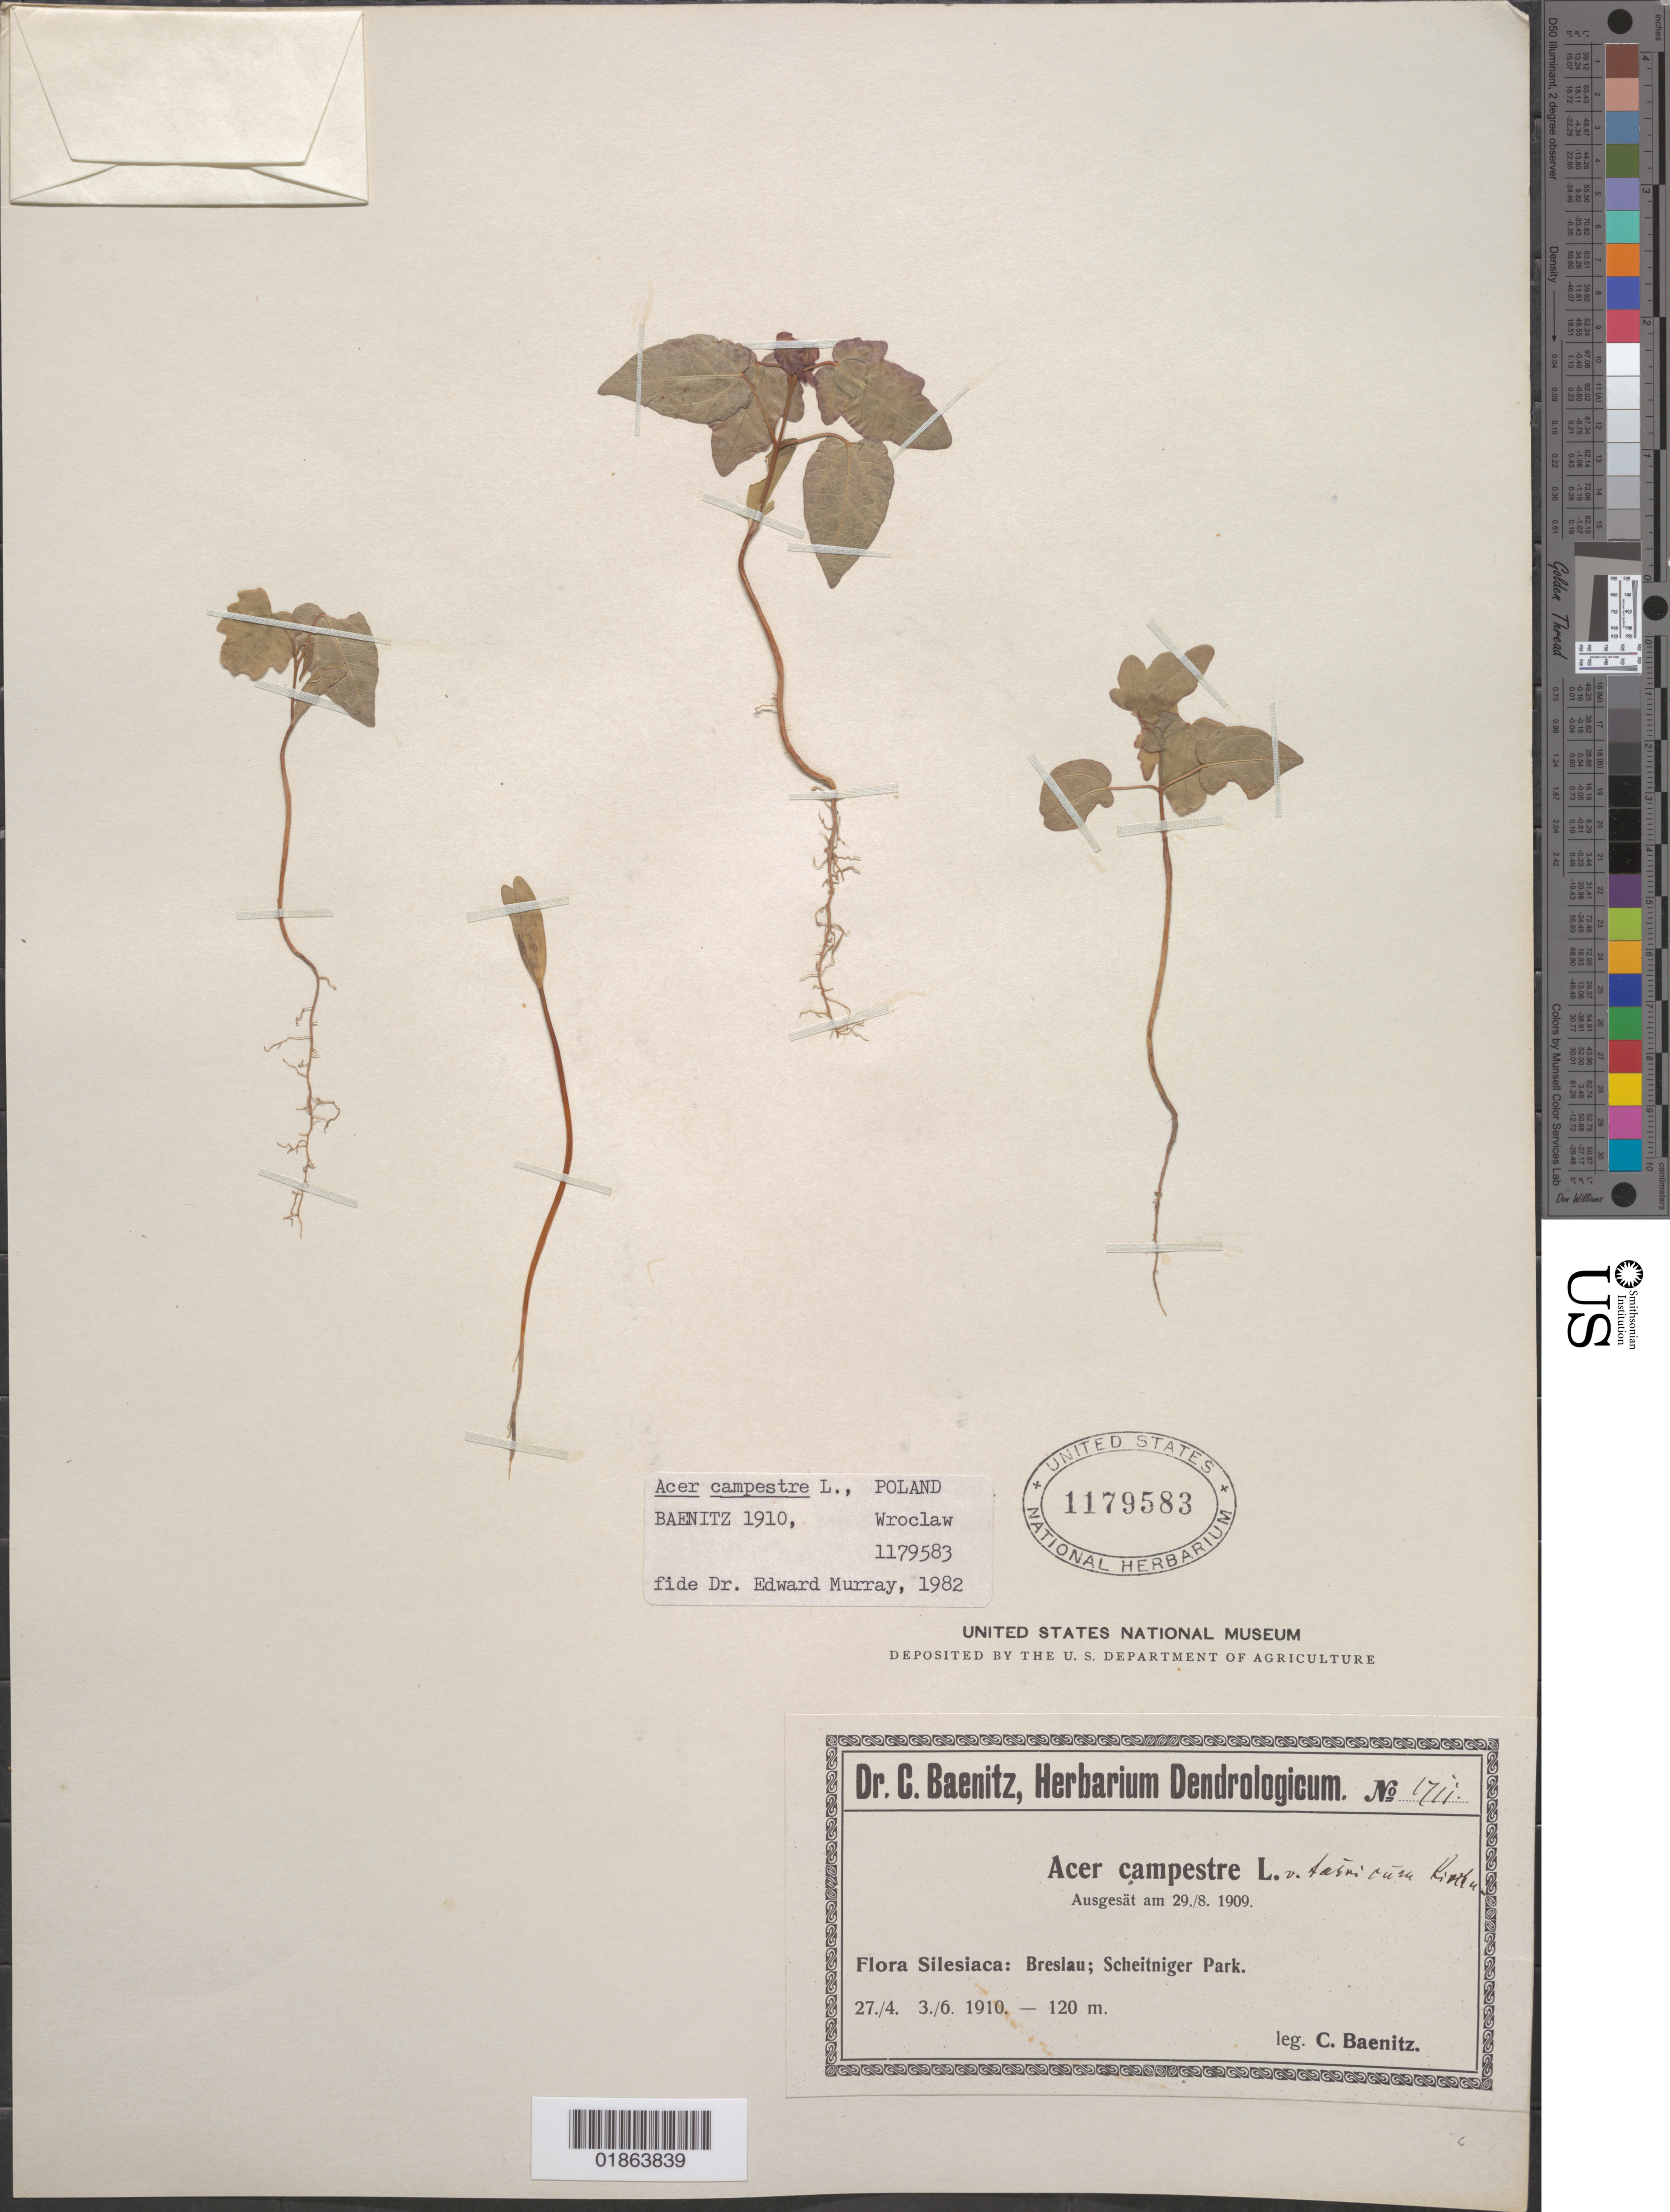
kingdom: Plantae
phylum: Tracheophyta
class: Magnoliopsida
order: Sapindales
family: Sapindaceae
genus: Acer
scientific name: Acer campestre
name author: L.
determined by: Murray, Edward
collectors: C. G. Baenitz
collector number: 1711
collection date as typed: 27./4. 3./6. 1910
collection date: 1910-04-27,1910-06-03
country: Poland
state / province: Dolnoslaskie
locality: Flora Silesiaca: Breslau; Scheitniger Park [Silesia: Wroclaw]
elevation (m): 120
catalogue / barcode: US 1179583